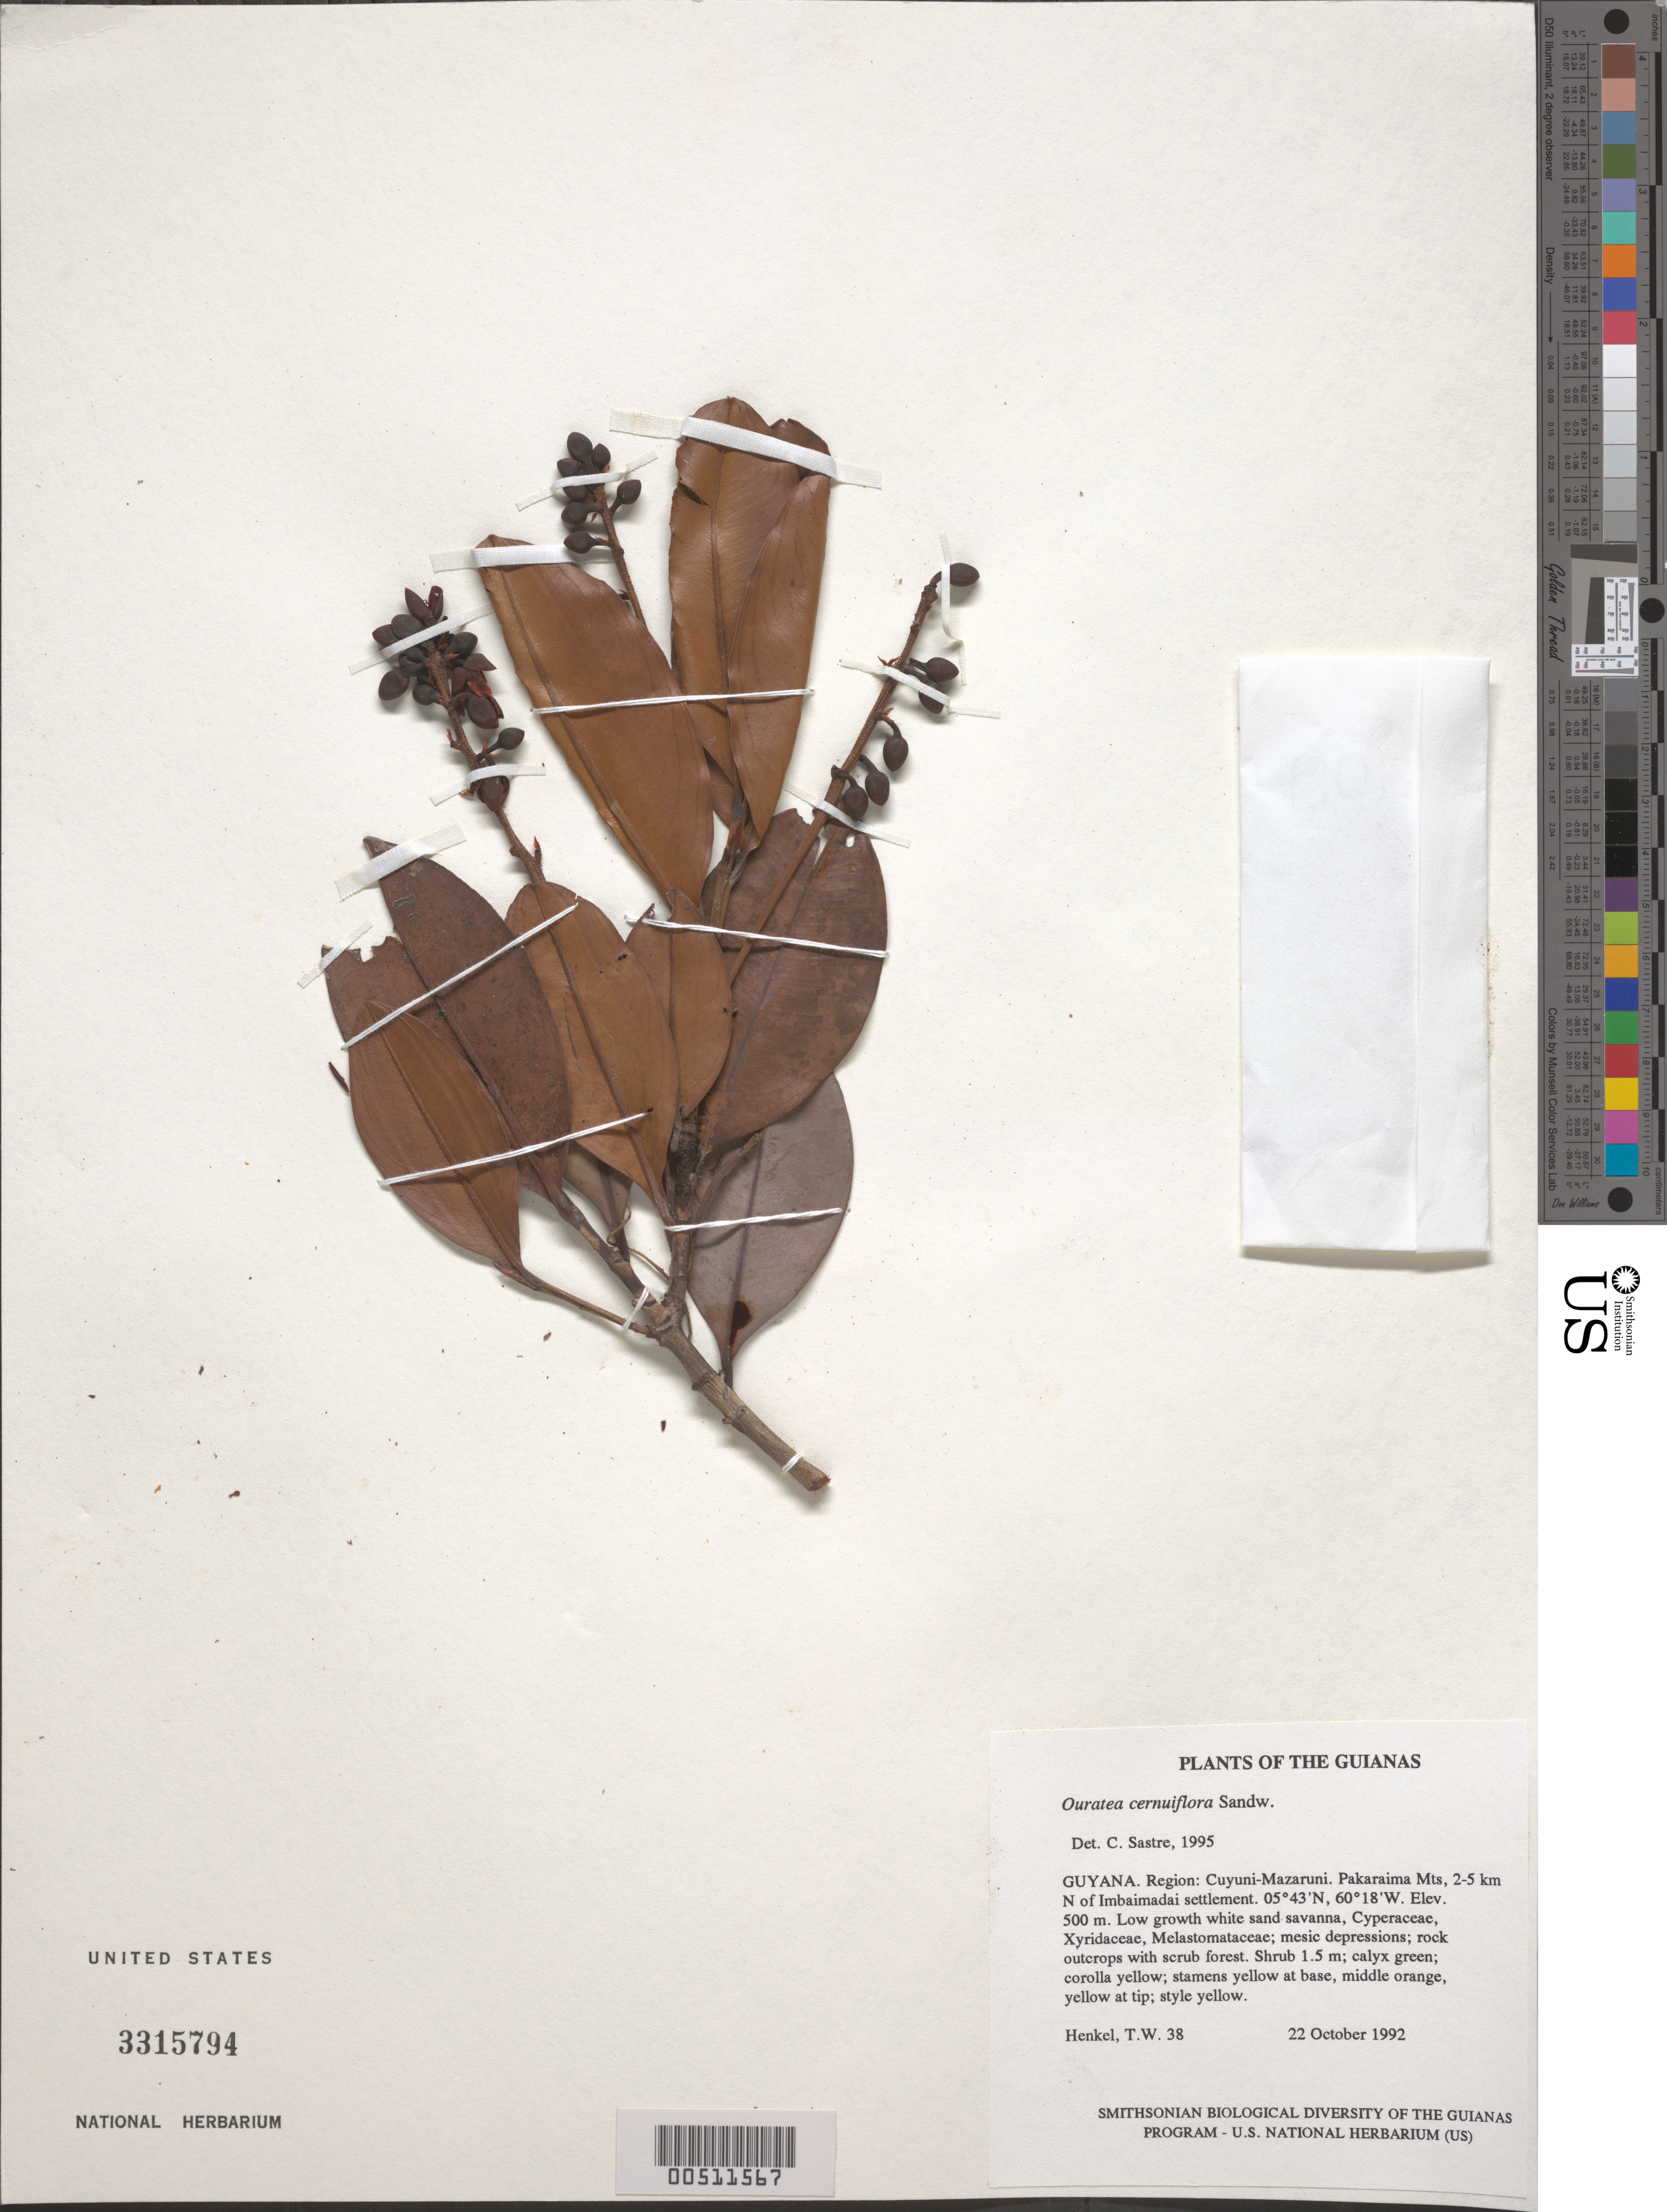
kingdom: Plantae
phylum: Tracheophyta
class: Magnoliopsida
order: Malpighiales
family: Ochnaceae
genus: Ouratea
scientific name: Ouratea cernuiflora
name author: Sandwith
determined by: Sastre, C. H. L.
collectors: T. Henkel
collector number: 38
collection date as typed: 22 October 1992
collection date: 1992-10-22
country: Guyana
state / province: Cuyuni-Mazaruni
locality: Pakaraima Mts, 2-5 km N of Imbaimadai settlement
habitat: Low growth white sand savanna, Cyperaceae, Xyridaceae, Melastomataceae; mesic depressions; rock outcrops with scrub forest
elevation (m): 500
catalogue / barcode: US 3315794